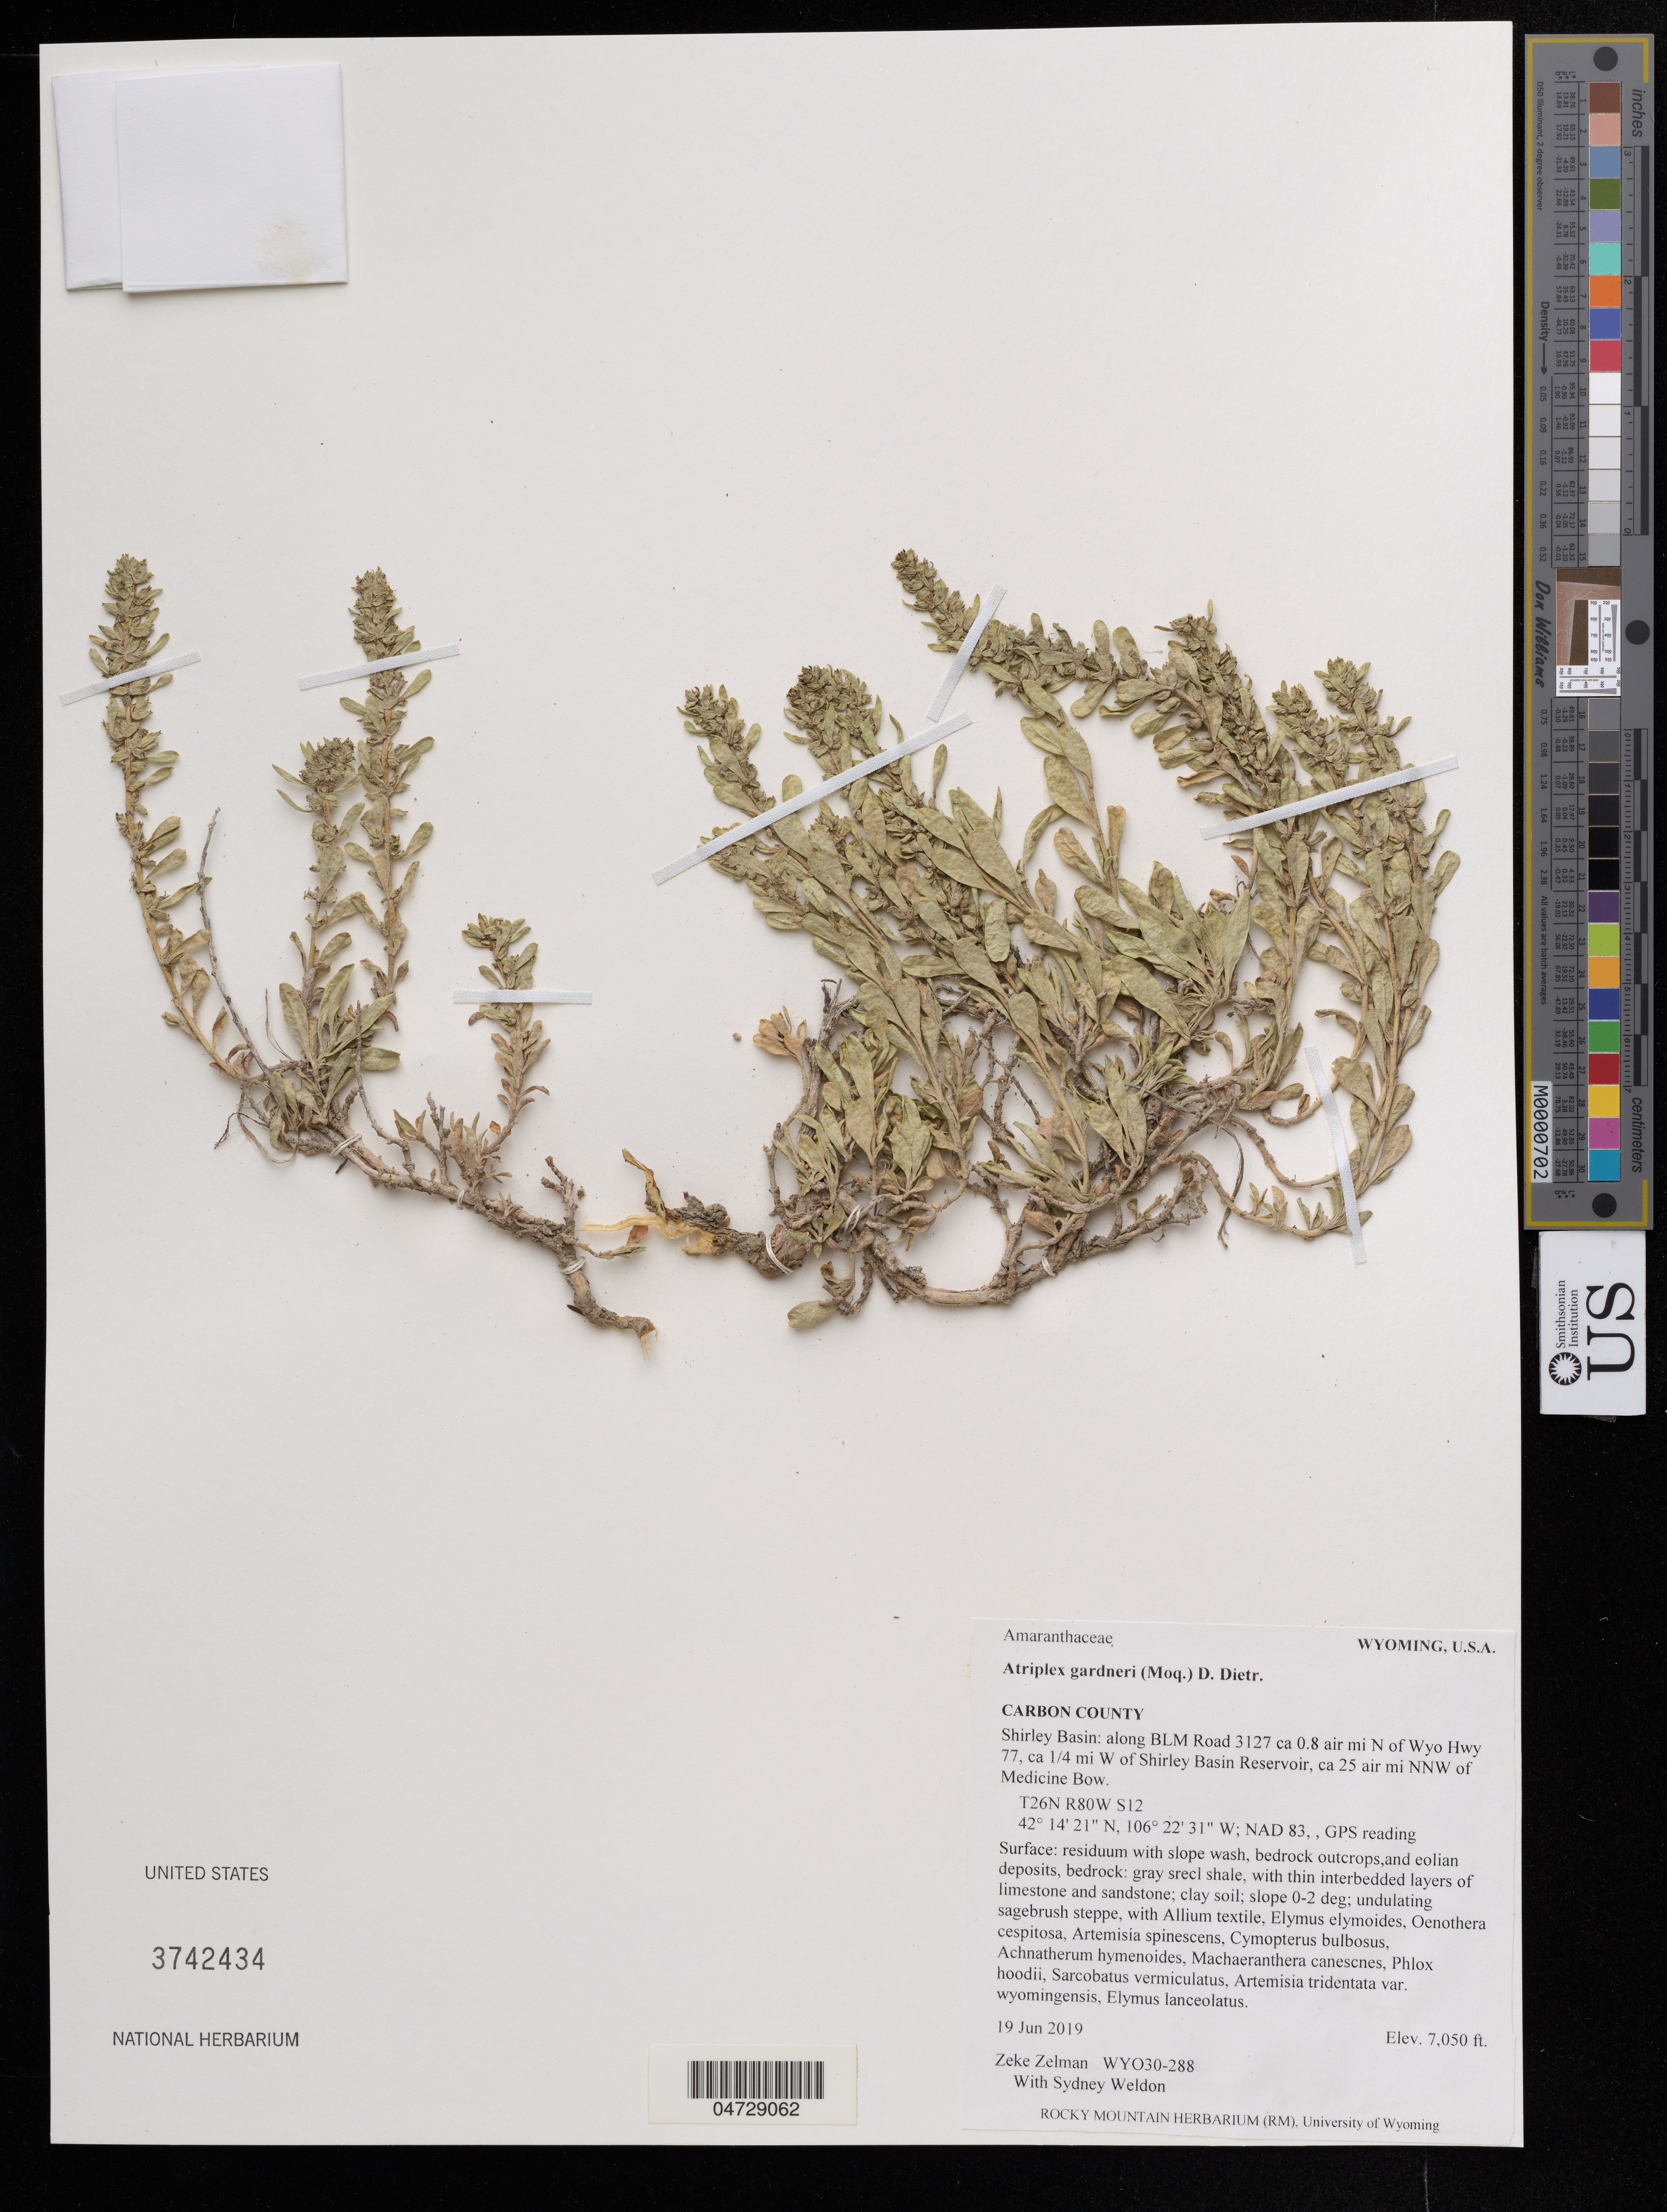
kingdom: Plantae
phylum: Tracheophyta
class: Magnoliopsida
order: Caryophyllales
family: Amaranthaceae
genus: Atriplex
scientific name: Atriplex gardneri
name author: (Moq.) D. Dietr.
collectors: Z. Zelman & S. Weldon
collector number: WYO30-288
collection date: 2019-06-19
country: United States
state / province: Wyoming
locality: Shirley Basin: along BLM Road 3127 ca 0.8 air mi N of Wyo Hwy 77, ca 1/4 mi W of Shirley Basin Reservoir, ca 25 air mi NNW of Medicine Bow.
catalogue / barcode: US 3742434